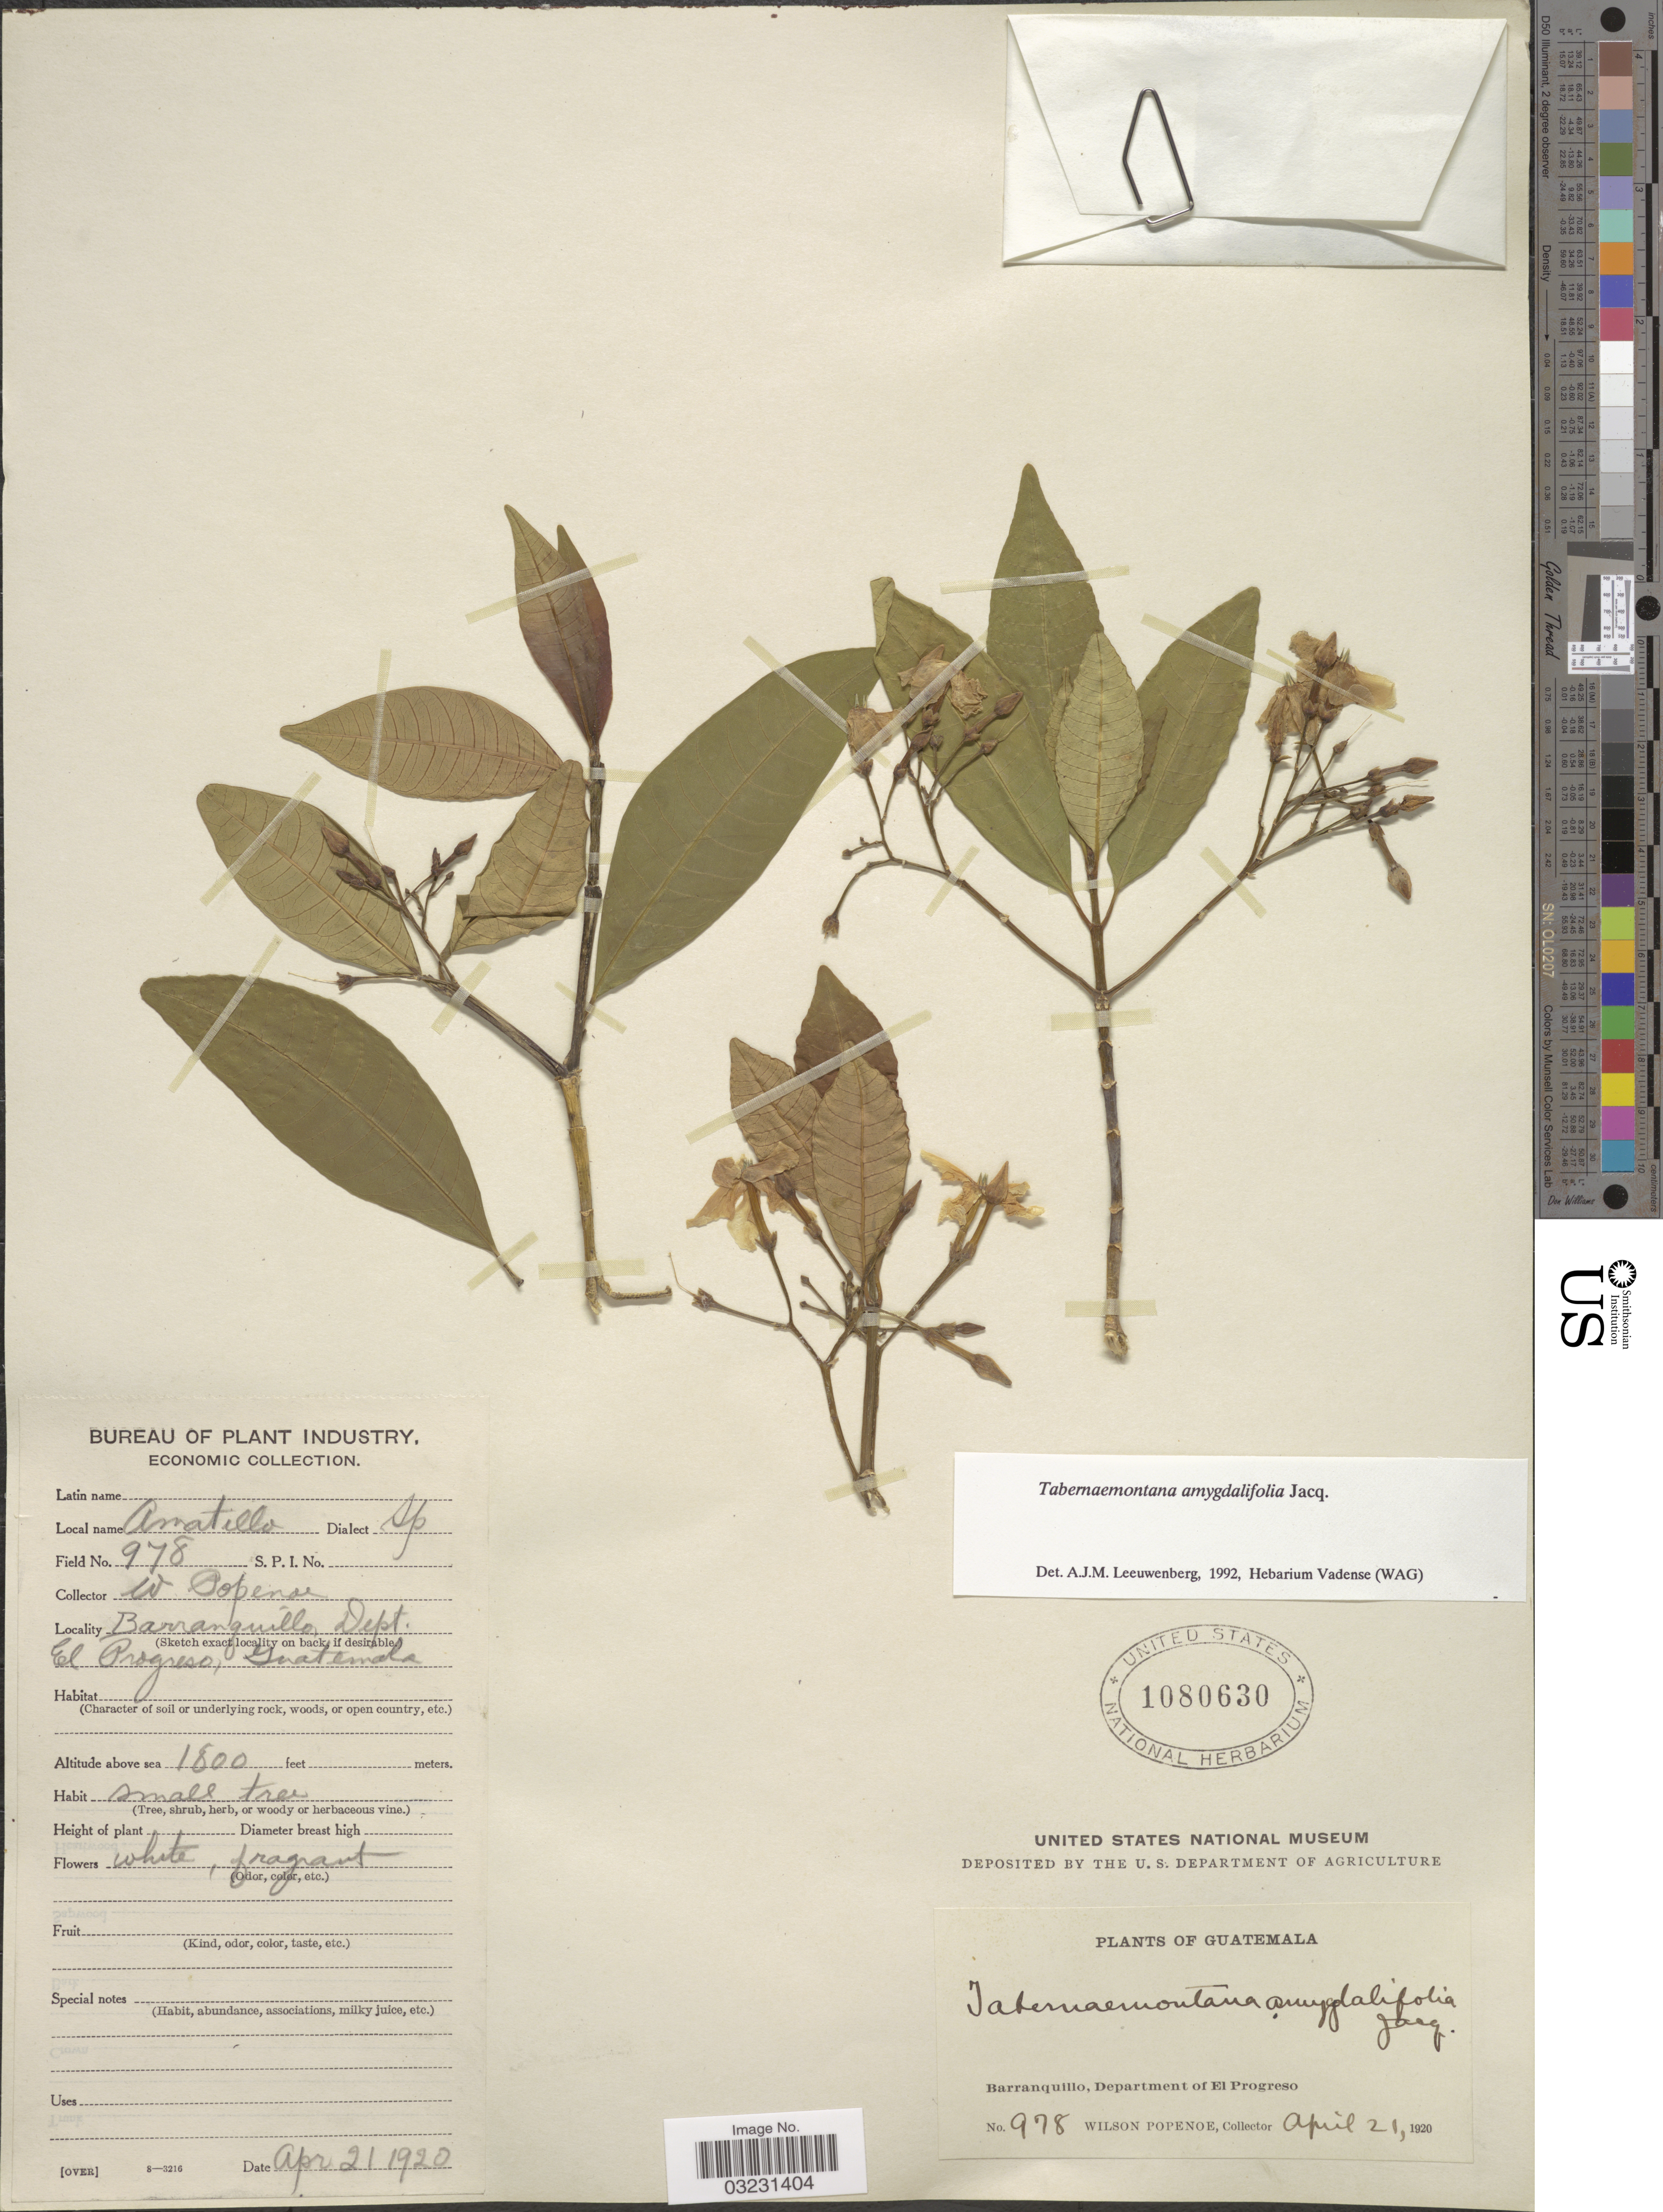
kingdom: Plantae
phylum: Tracheophyta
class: Magnoliopsida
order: Gentianales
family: Apocynaceae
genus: Tabernaemontana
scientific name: Tabernaemontana amygdalifolia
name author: Jacq.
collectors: F. Popenoe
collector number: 978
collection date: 1920-04-21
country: Guatemala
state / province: El Progreso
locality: Barranquillo, Department of El Progreso.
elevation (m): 549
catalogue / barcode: US 1080630